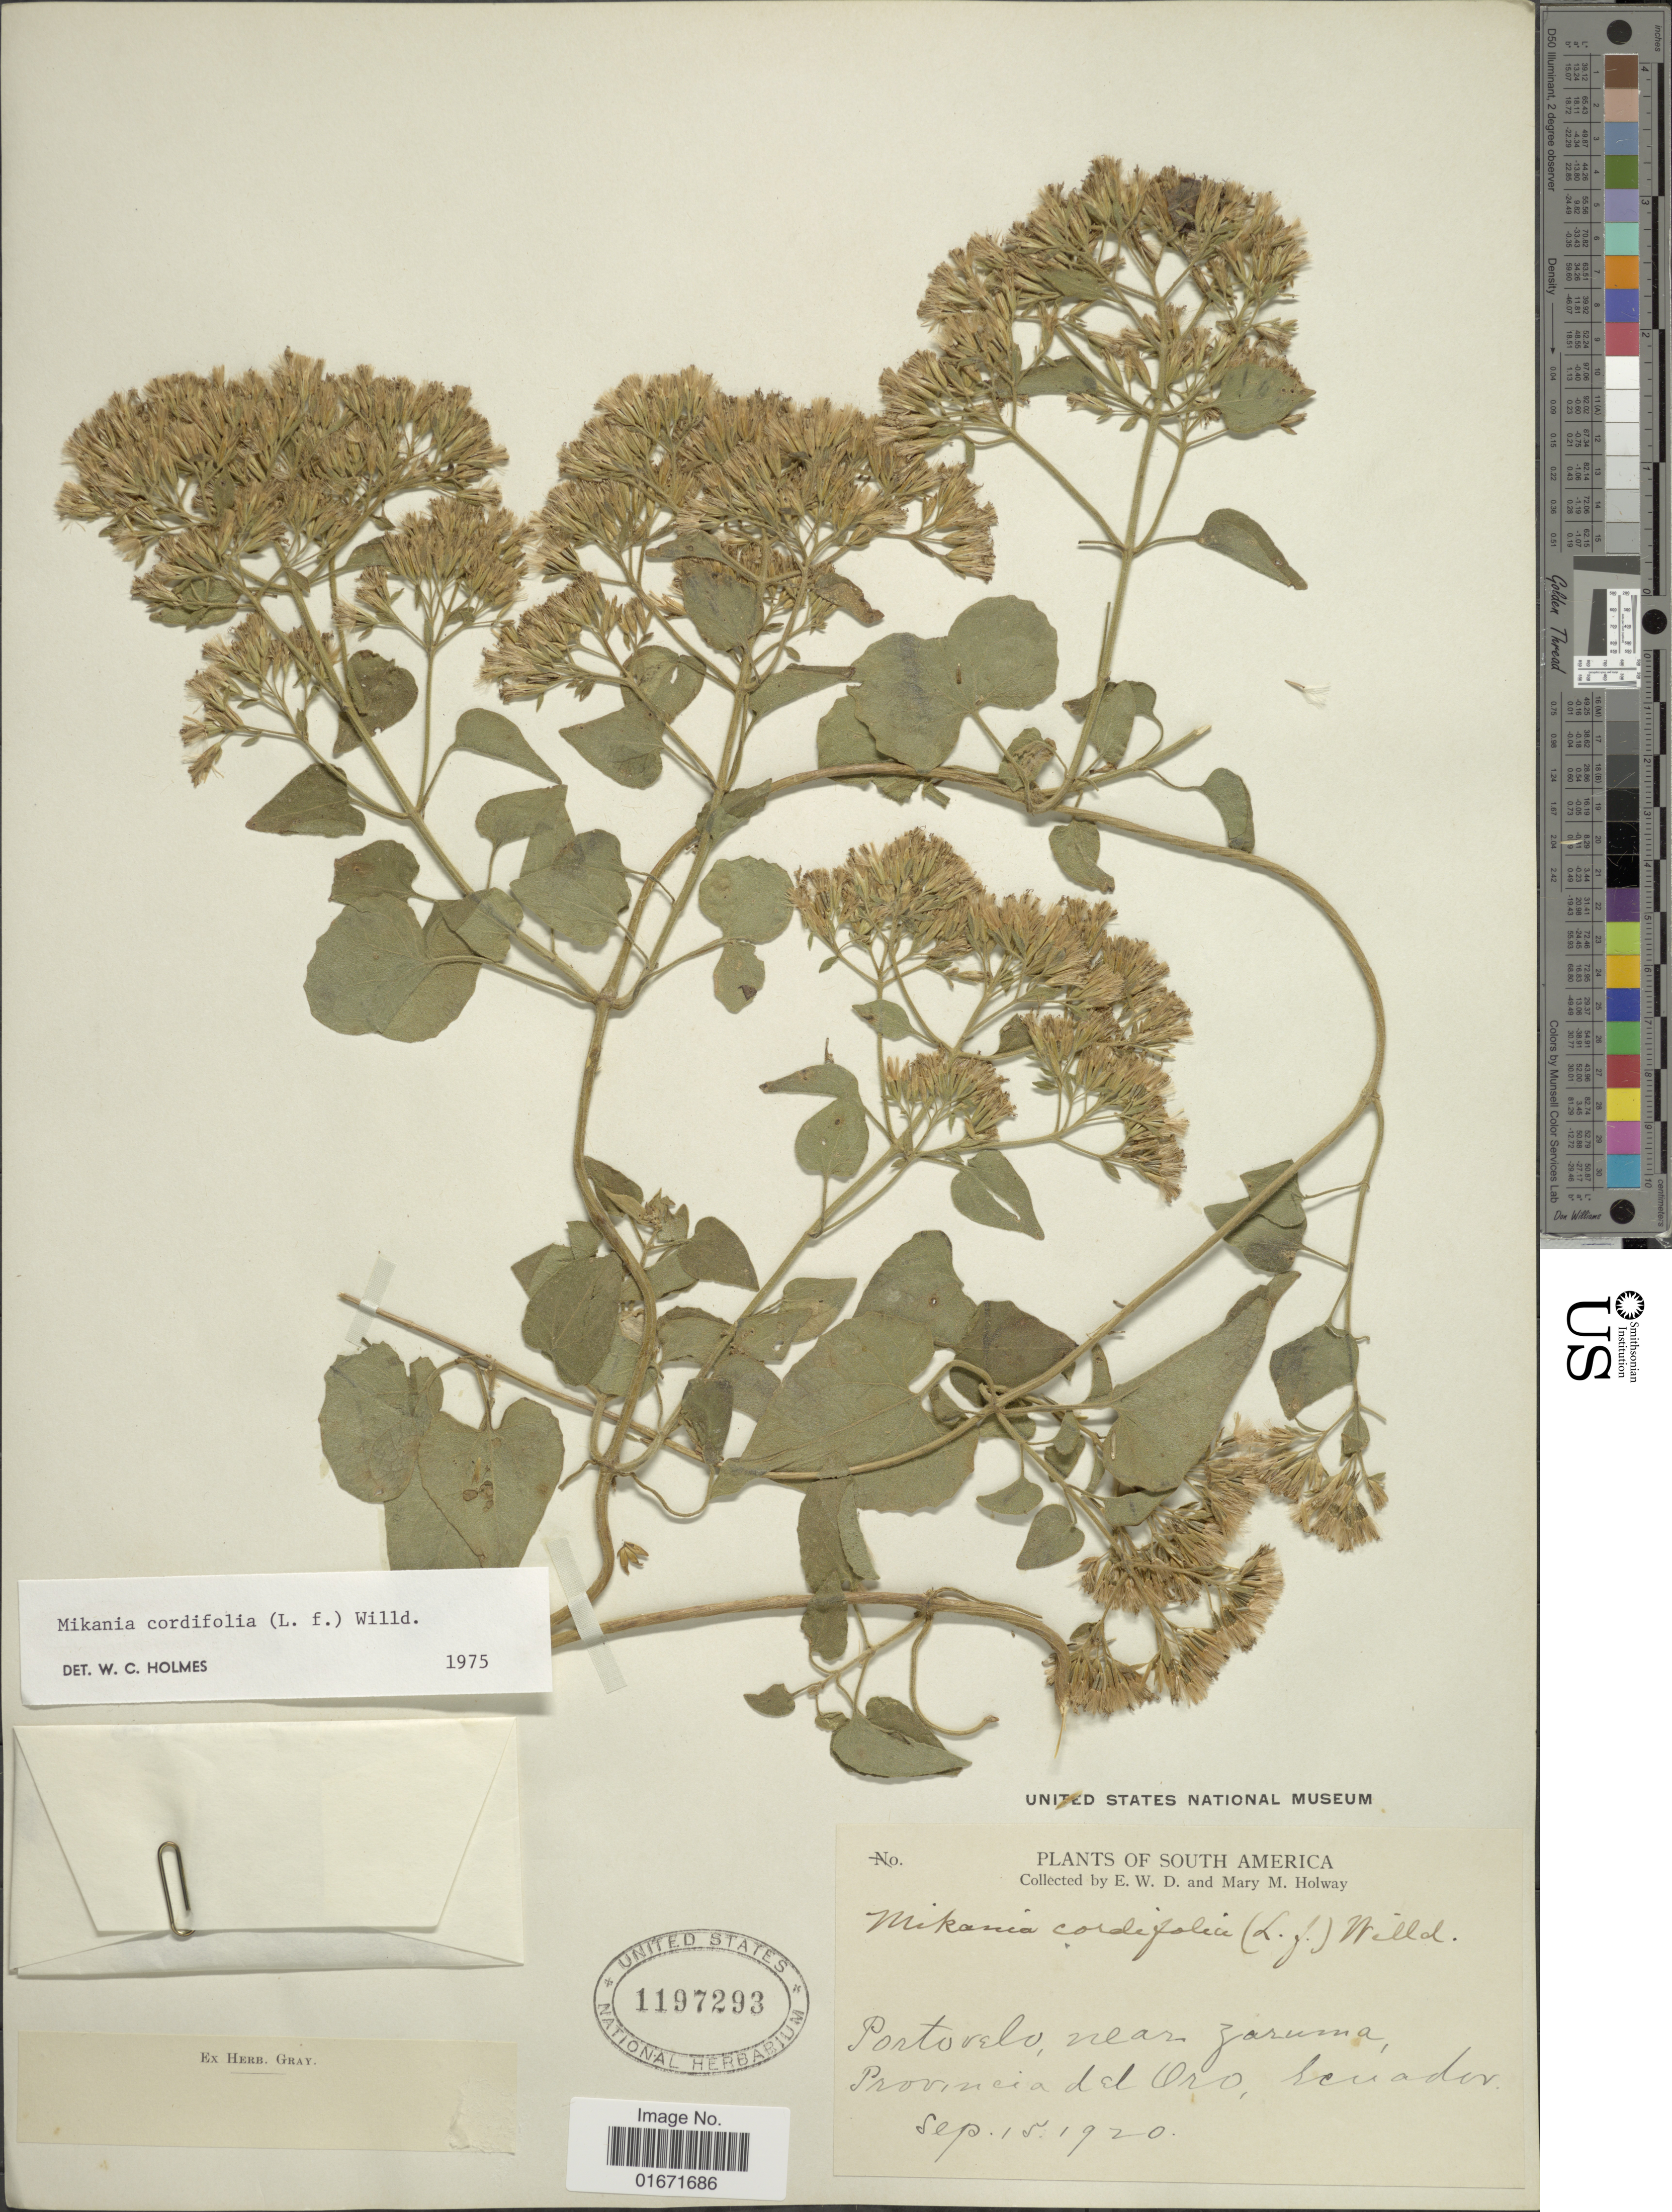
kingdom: Plantae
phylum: Tracheophyta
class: Magnoliopsida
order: Asterales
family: Asteraceae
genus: Mikania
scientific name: Mikania cordifolia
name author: Kunth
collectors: E. W. D. Holway & M. M. Holway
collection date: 1920-09-15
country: Ecuador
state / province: El Oro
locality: Portovelo near zaruma, Provincia del Oro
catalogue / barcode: US 1197293